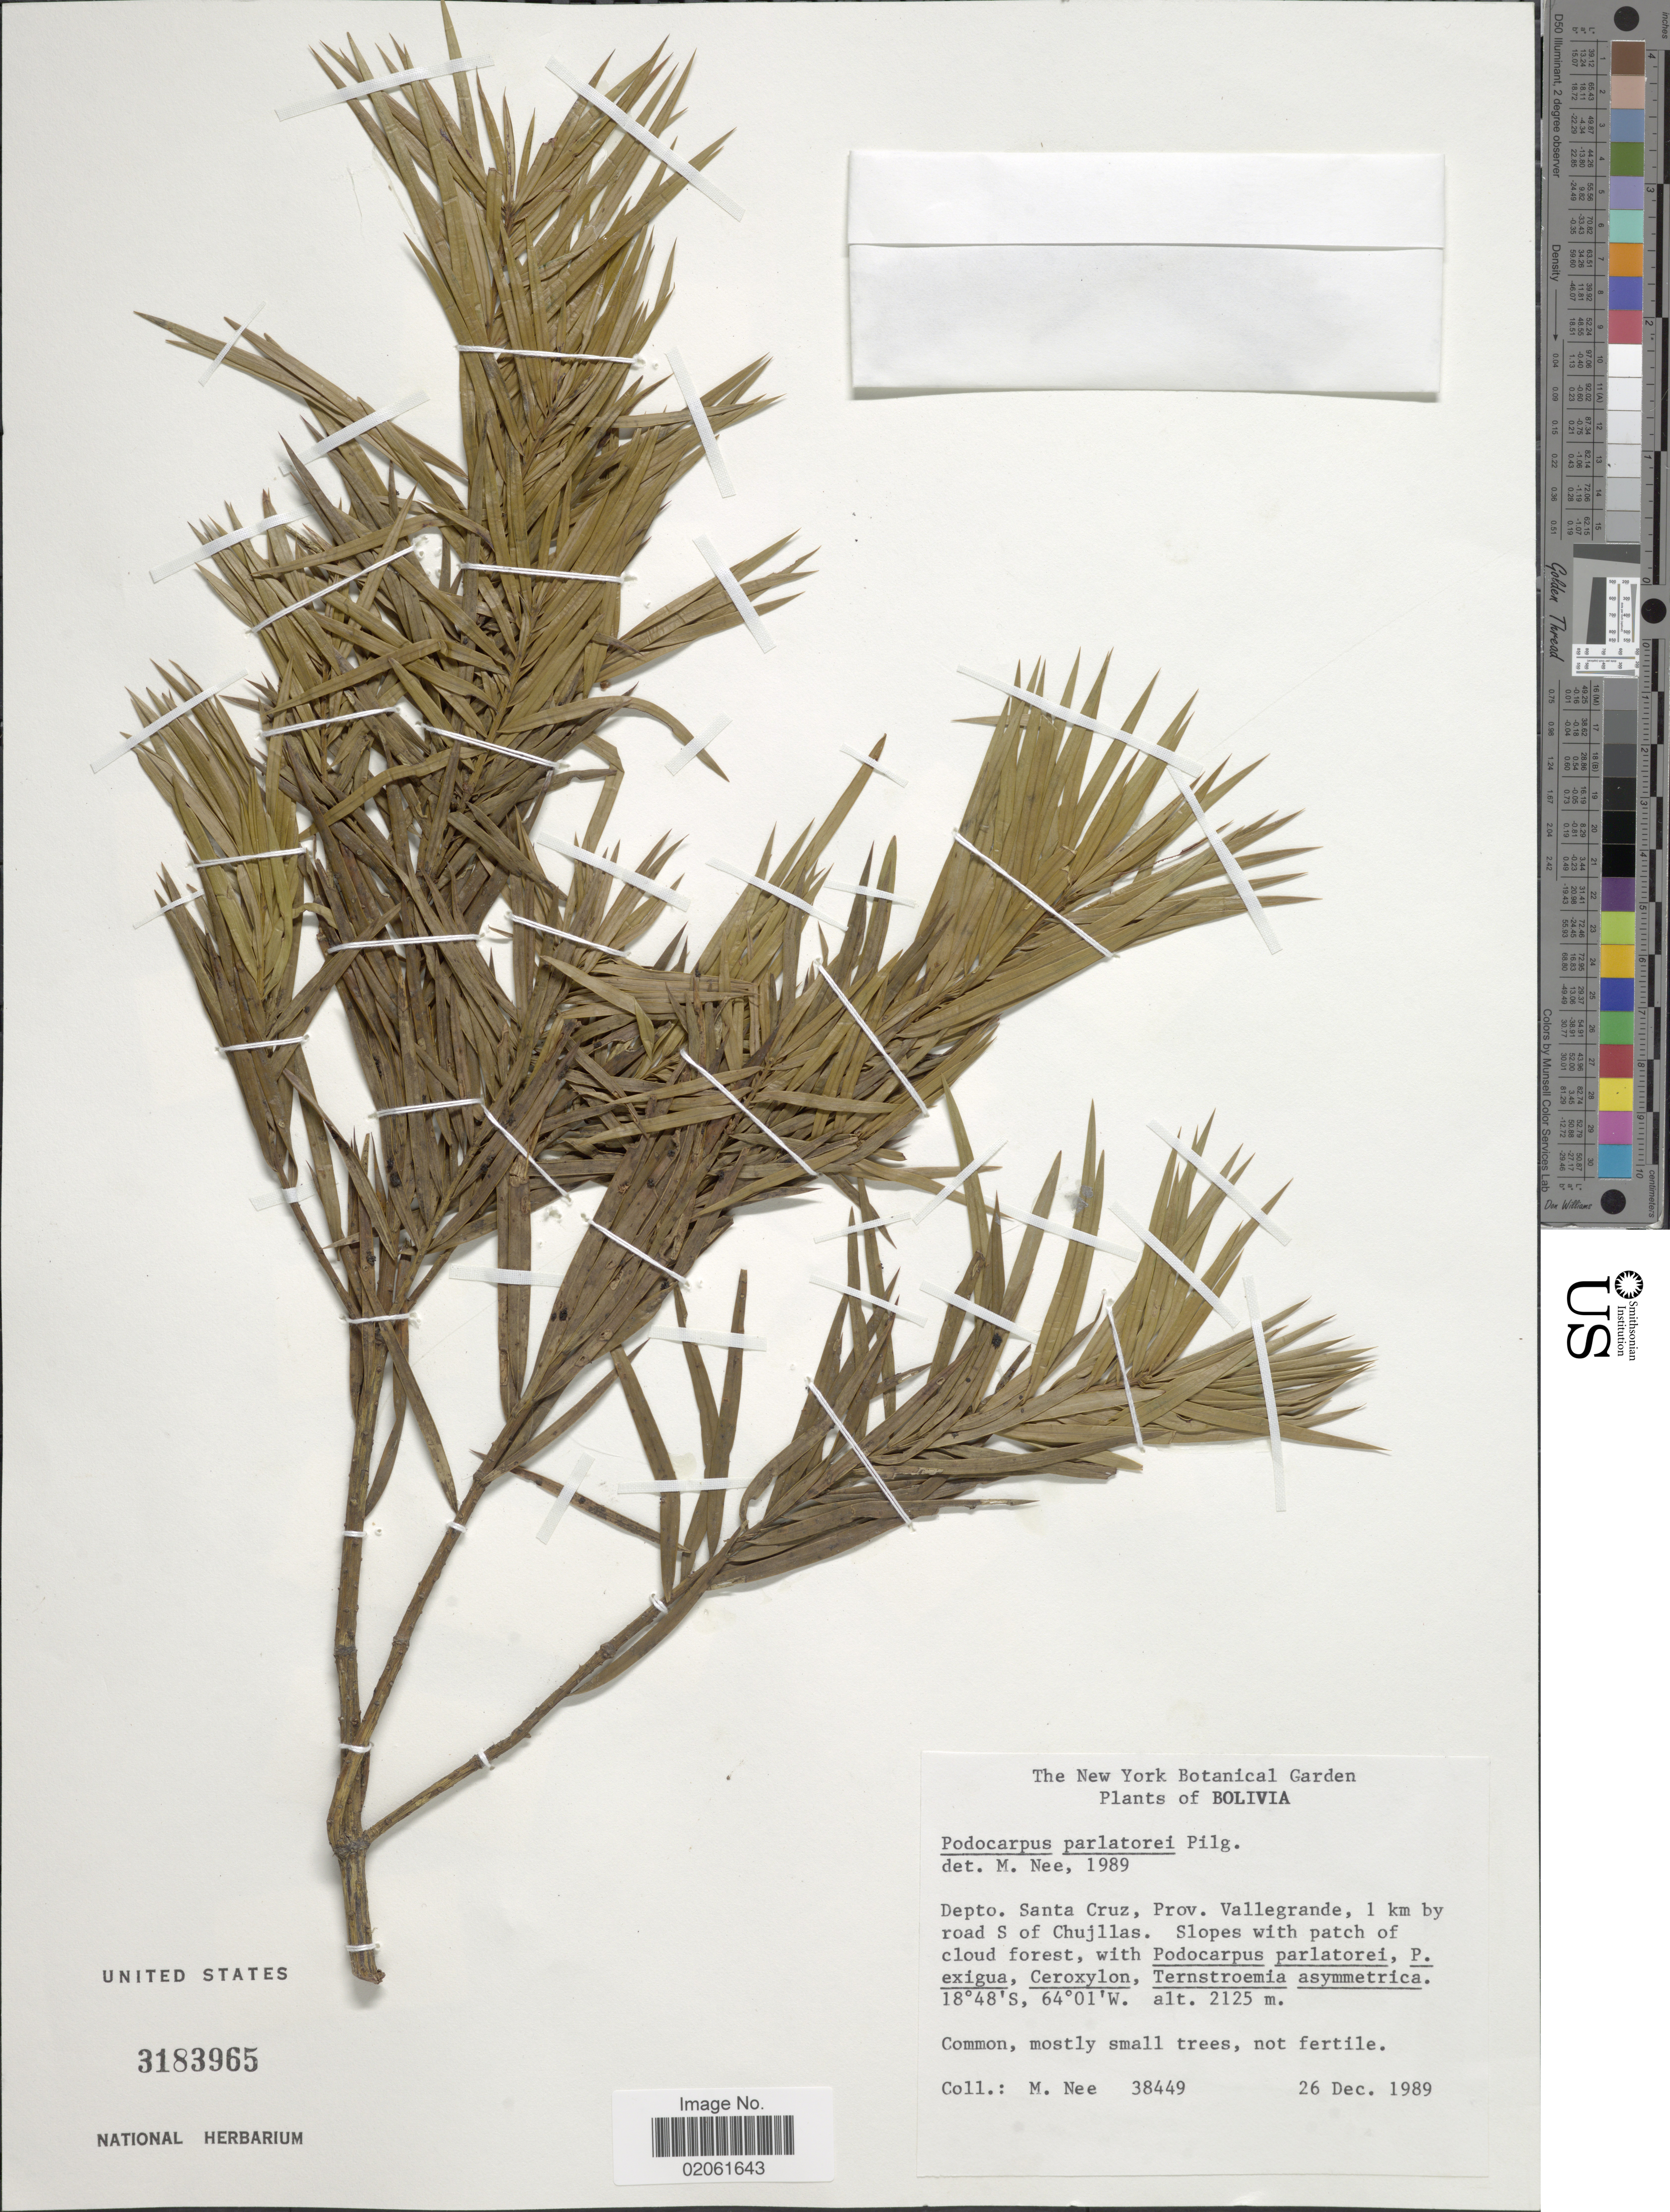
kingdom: Plantae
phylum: Tracheophyta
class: Pinopsida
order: Pinales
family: Podocarpaceae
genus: Podocarpus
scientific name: Podocarpus parlatorei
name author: Pilg.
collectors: M. Nee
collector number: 38449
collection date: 1989-12-26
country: Bolivia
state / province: Santa Cruz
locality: Prov. Vallegrande, 1 km by road S of Chujllas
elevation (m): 2125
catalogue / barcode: US 3183965